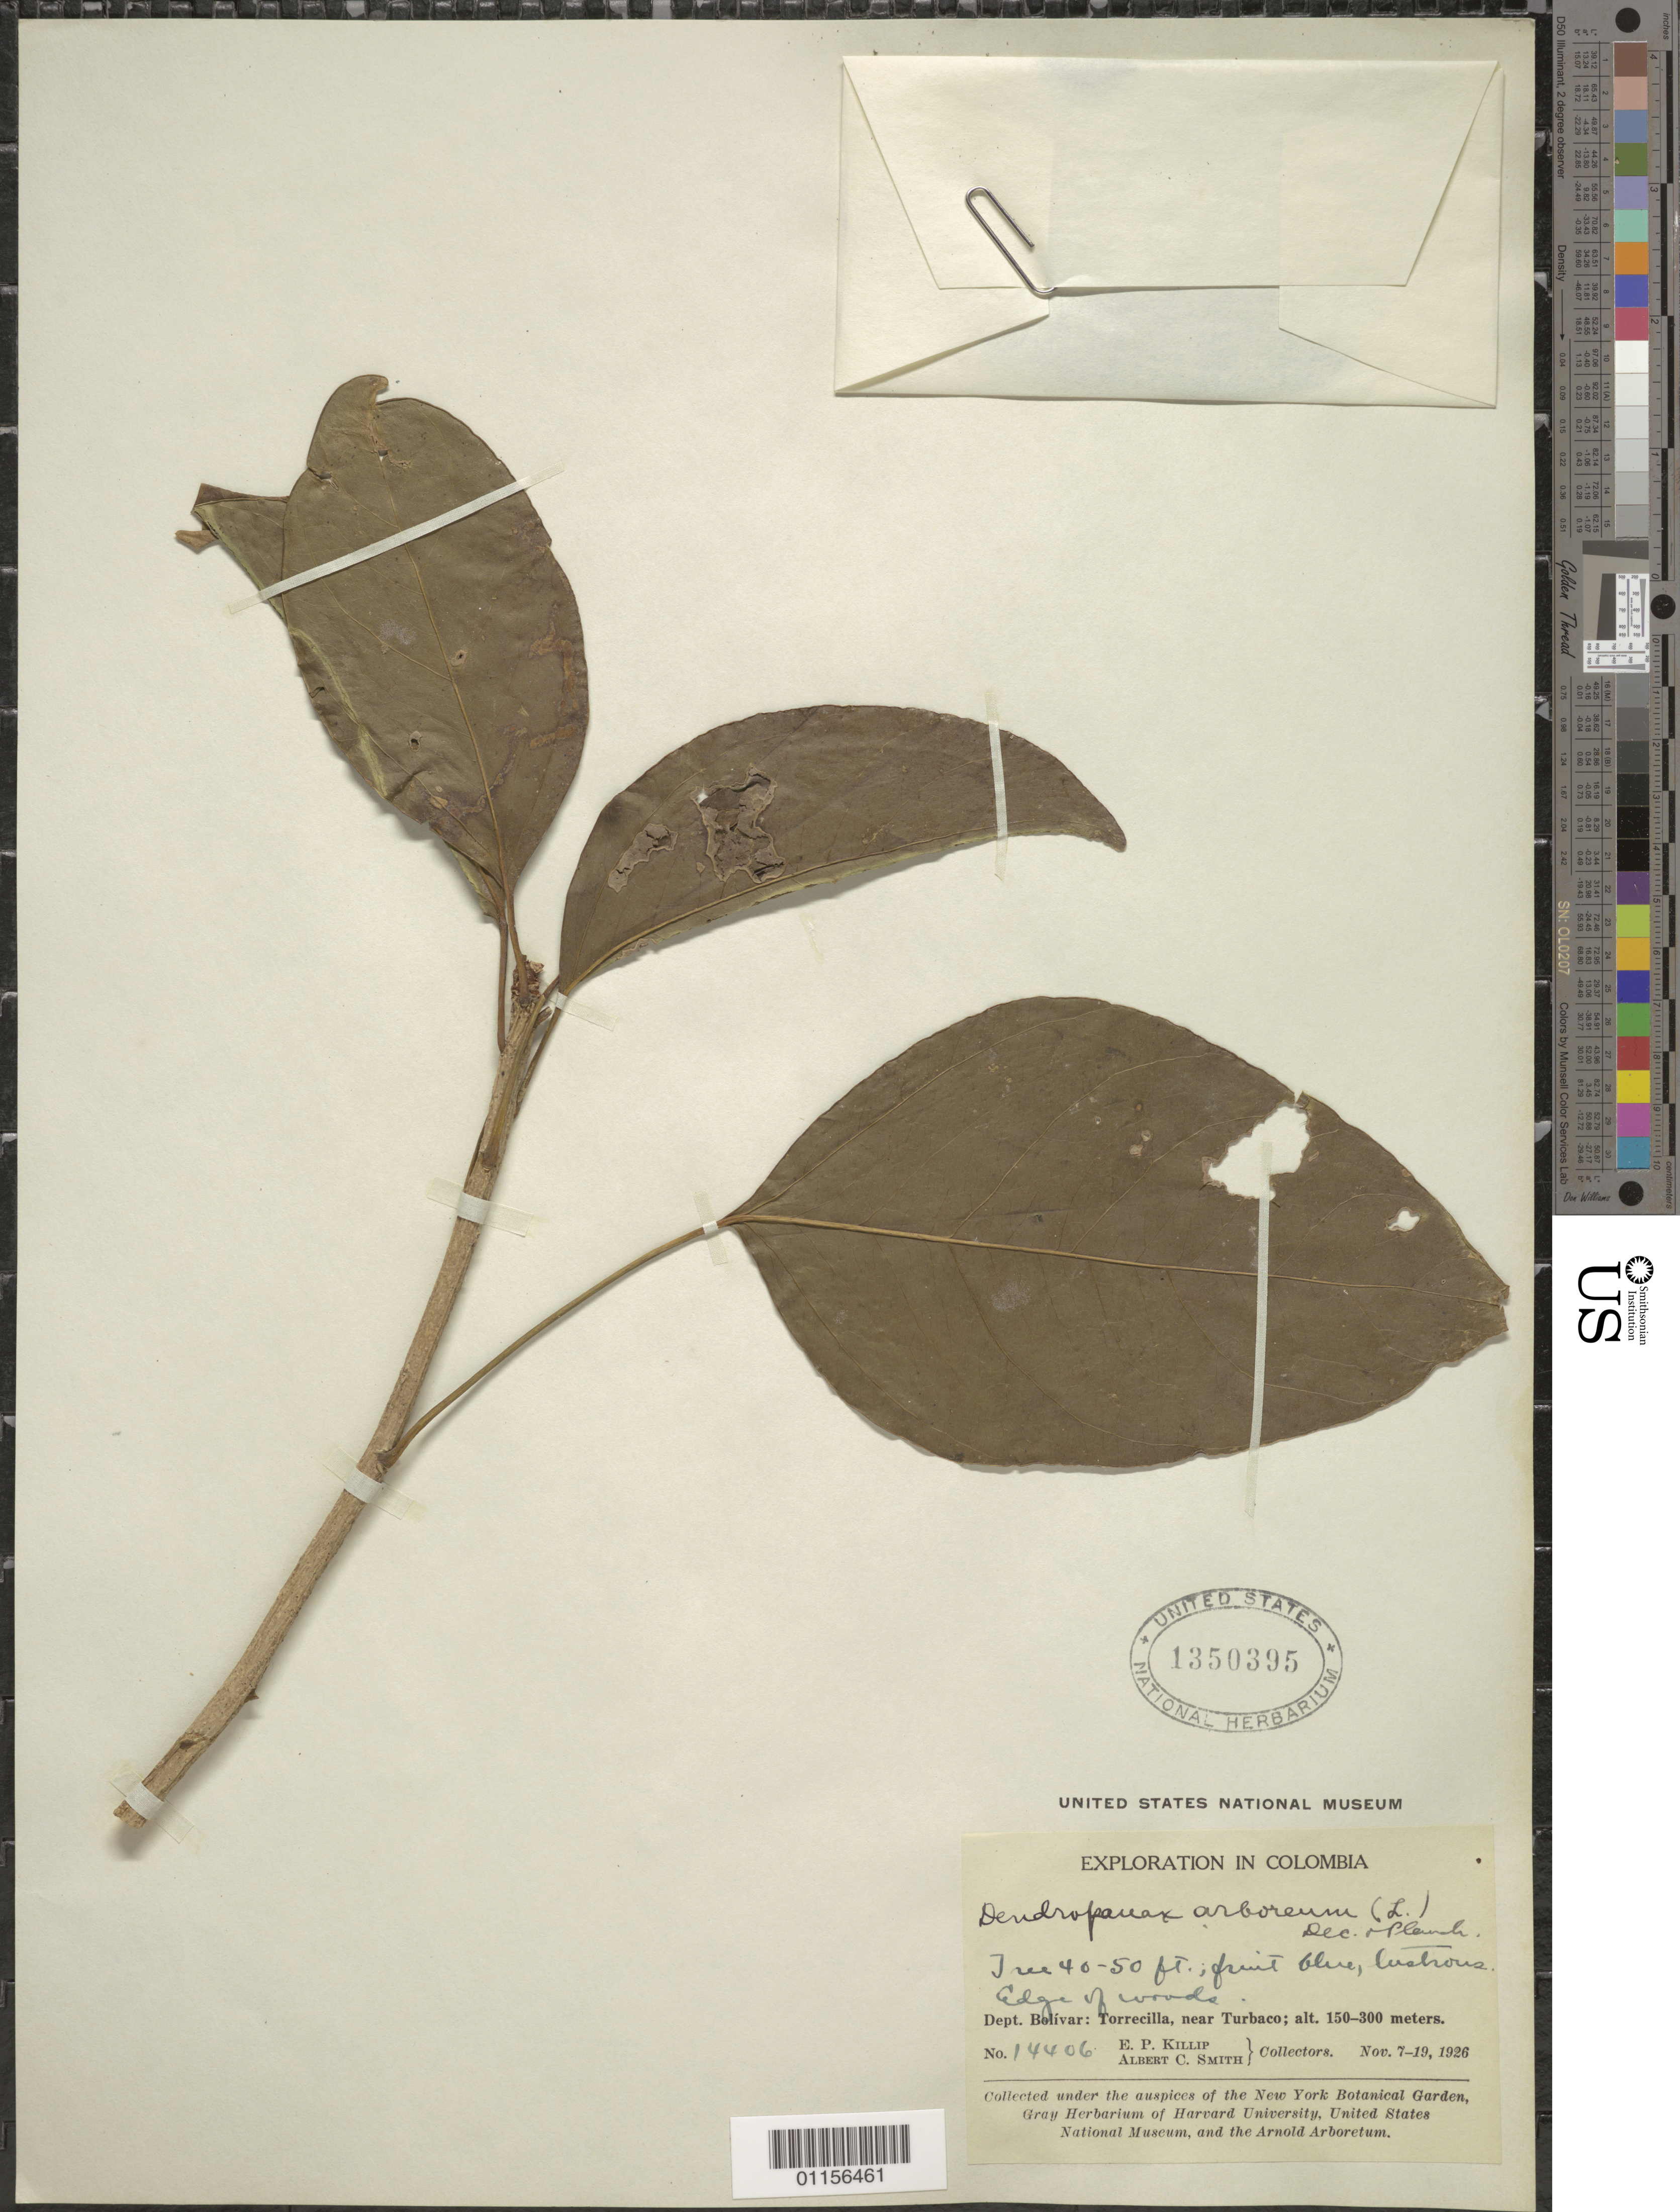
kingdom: Plantae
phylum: Tracheophyta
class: Magnoliopsida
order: Apiales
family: Araliaceae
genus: Dendropanax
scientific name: Dendropanax arboreus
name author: (L.) Decne. & Planch.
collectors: E. P. Killip & A. C. Smith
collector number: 14406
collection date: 1926-11-07/1926-11-19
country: Colombia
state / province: Bolívar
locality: Torrecilla, near Turbaco.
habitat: Tree. Edge of woods.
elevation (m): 150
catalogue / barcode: US 1350395